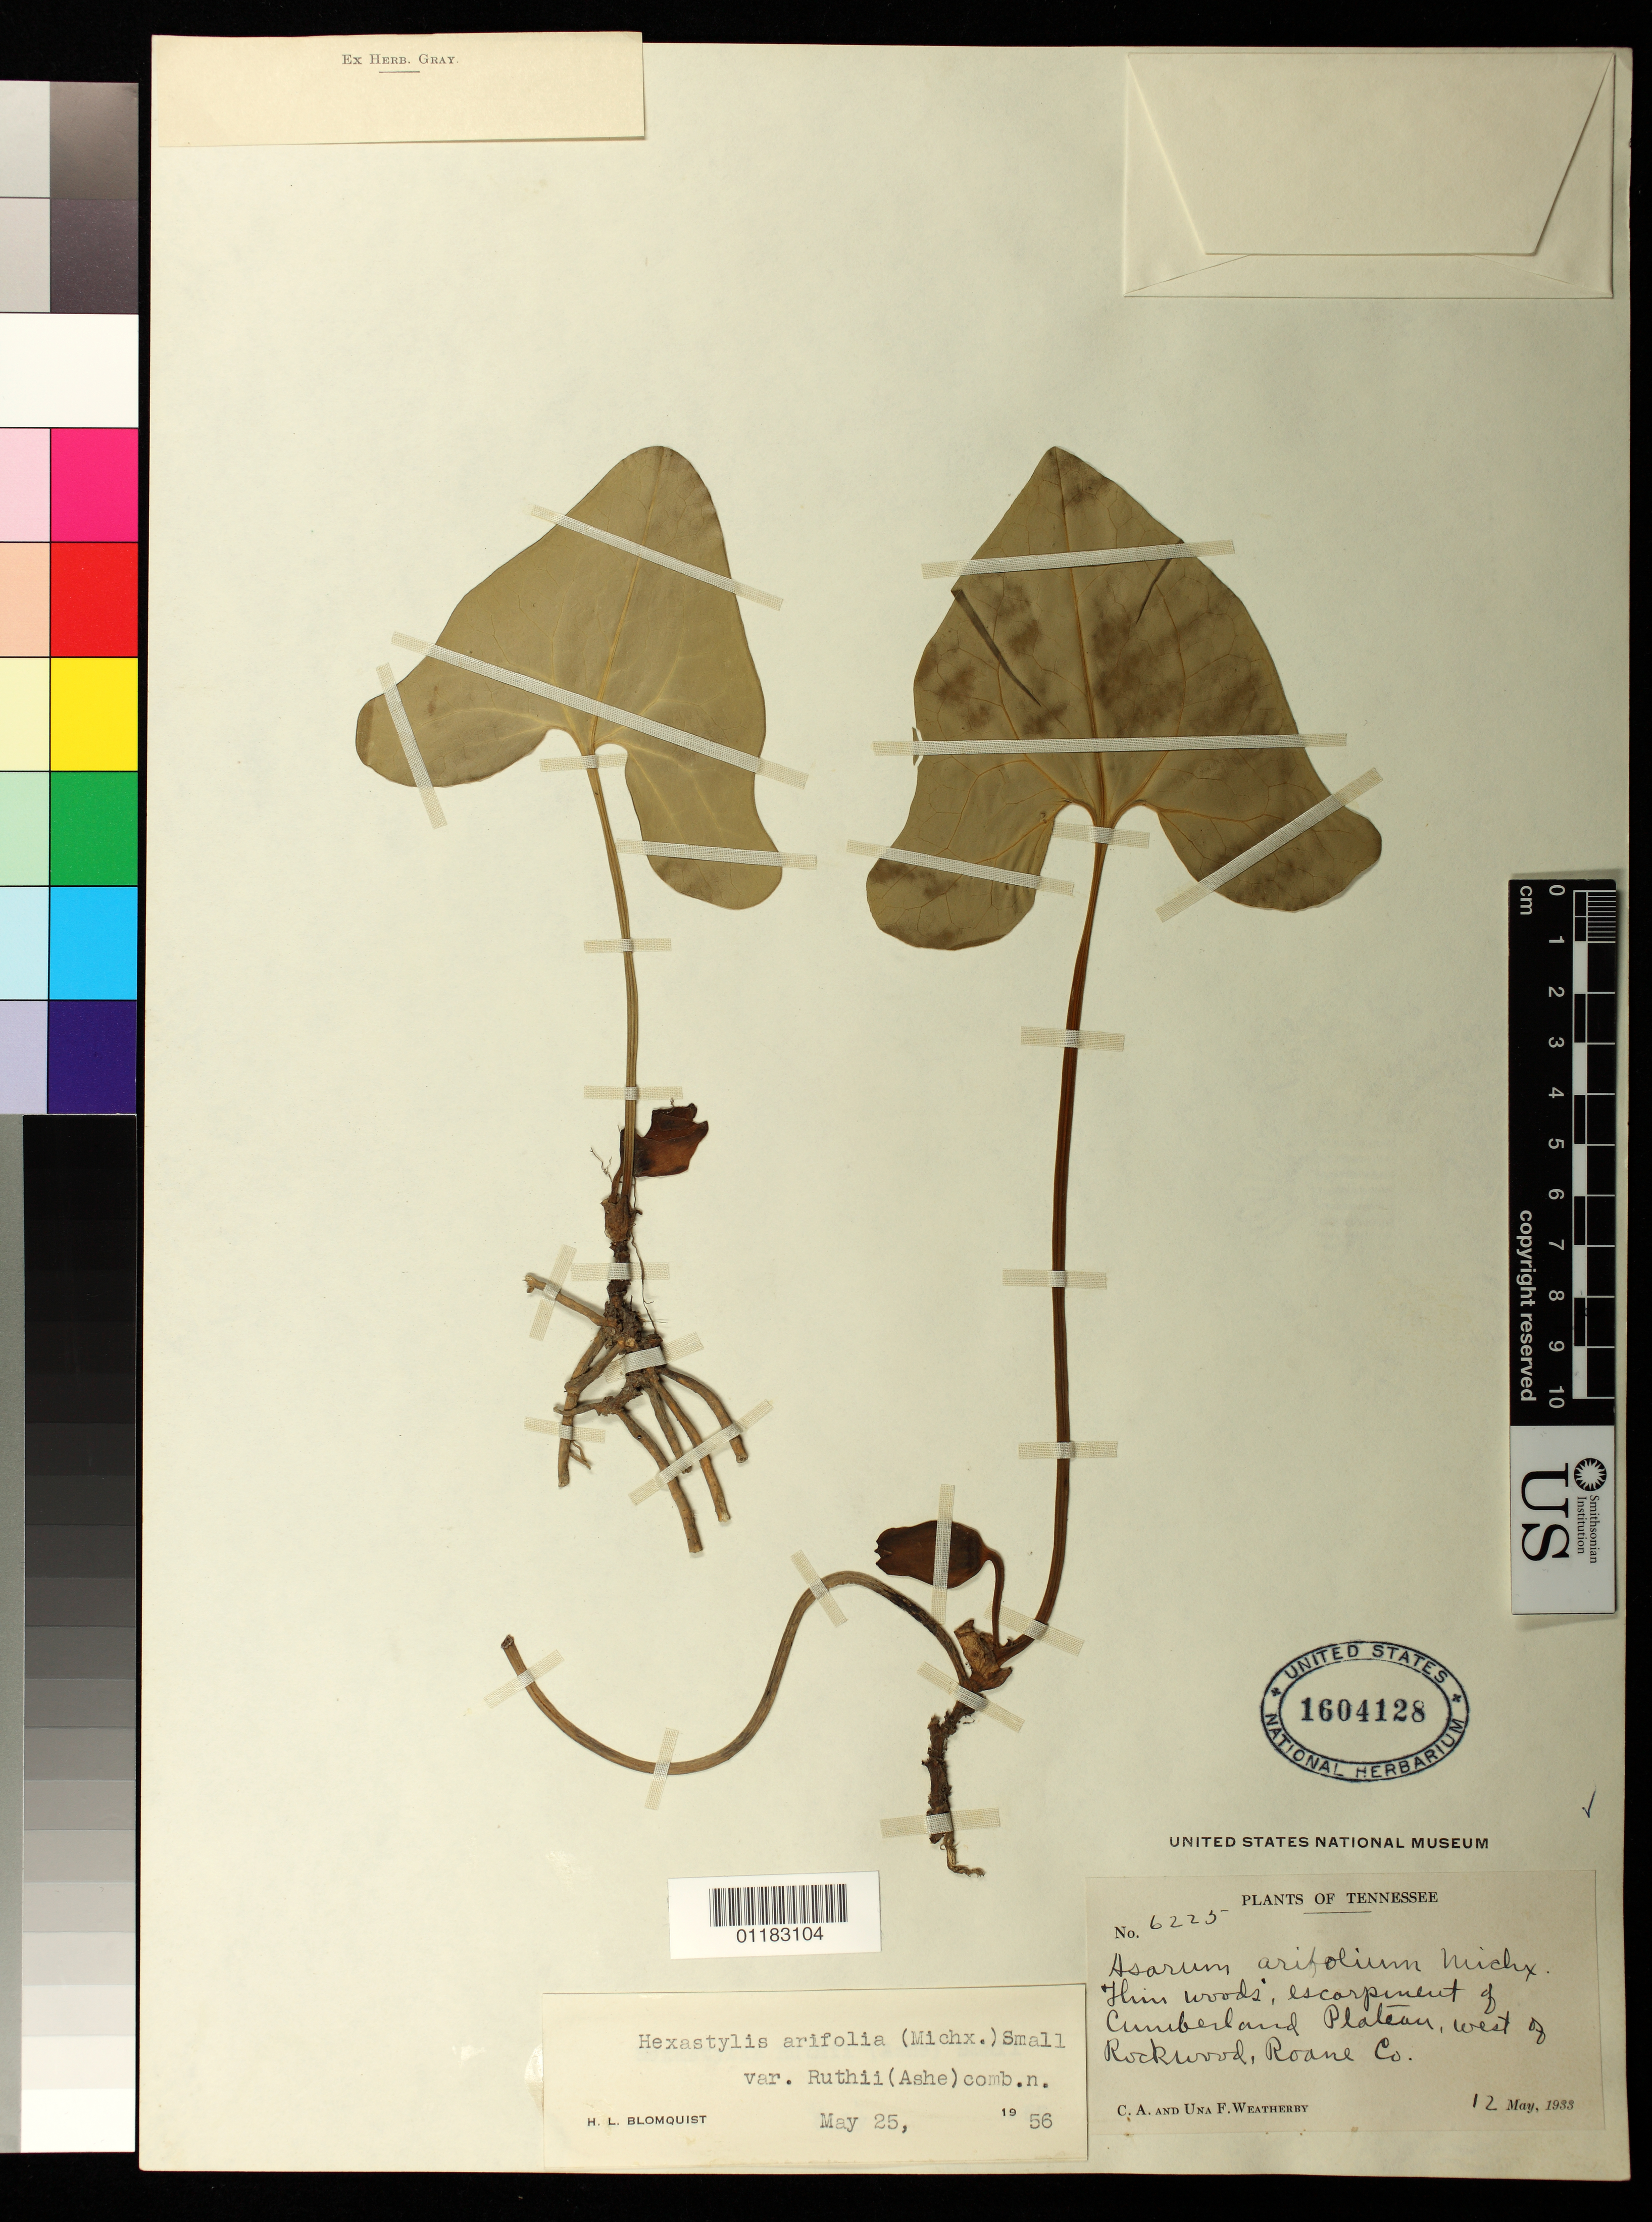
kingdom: Plantae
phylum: Tracheophyta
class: Magnoliopsida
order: Piperales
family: Aristolochiaceae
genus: Hexastylis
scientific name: Hexastylis ruthii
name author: Small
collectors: C. A. Weatherby & U. L. Weatherby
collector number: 6225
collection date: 1933-05-12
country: United States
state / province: Tennessee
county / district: Roane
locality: Thin woods, escarpment of Cumberland Plateau, west of Rockwood, Roane Co.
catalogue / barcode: US 1604128